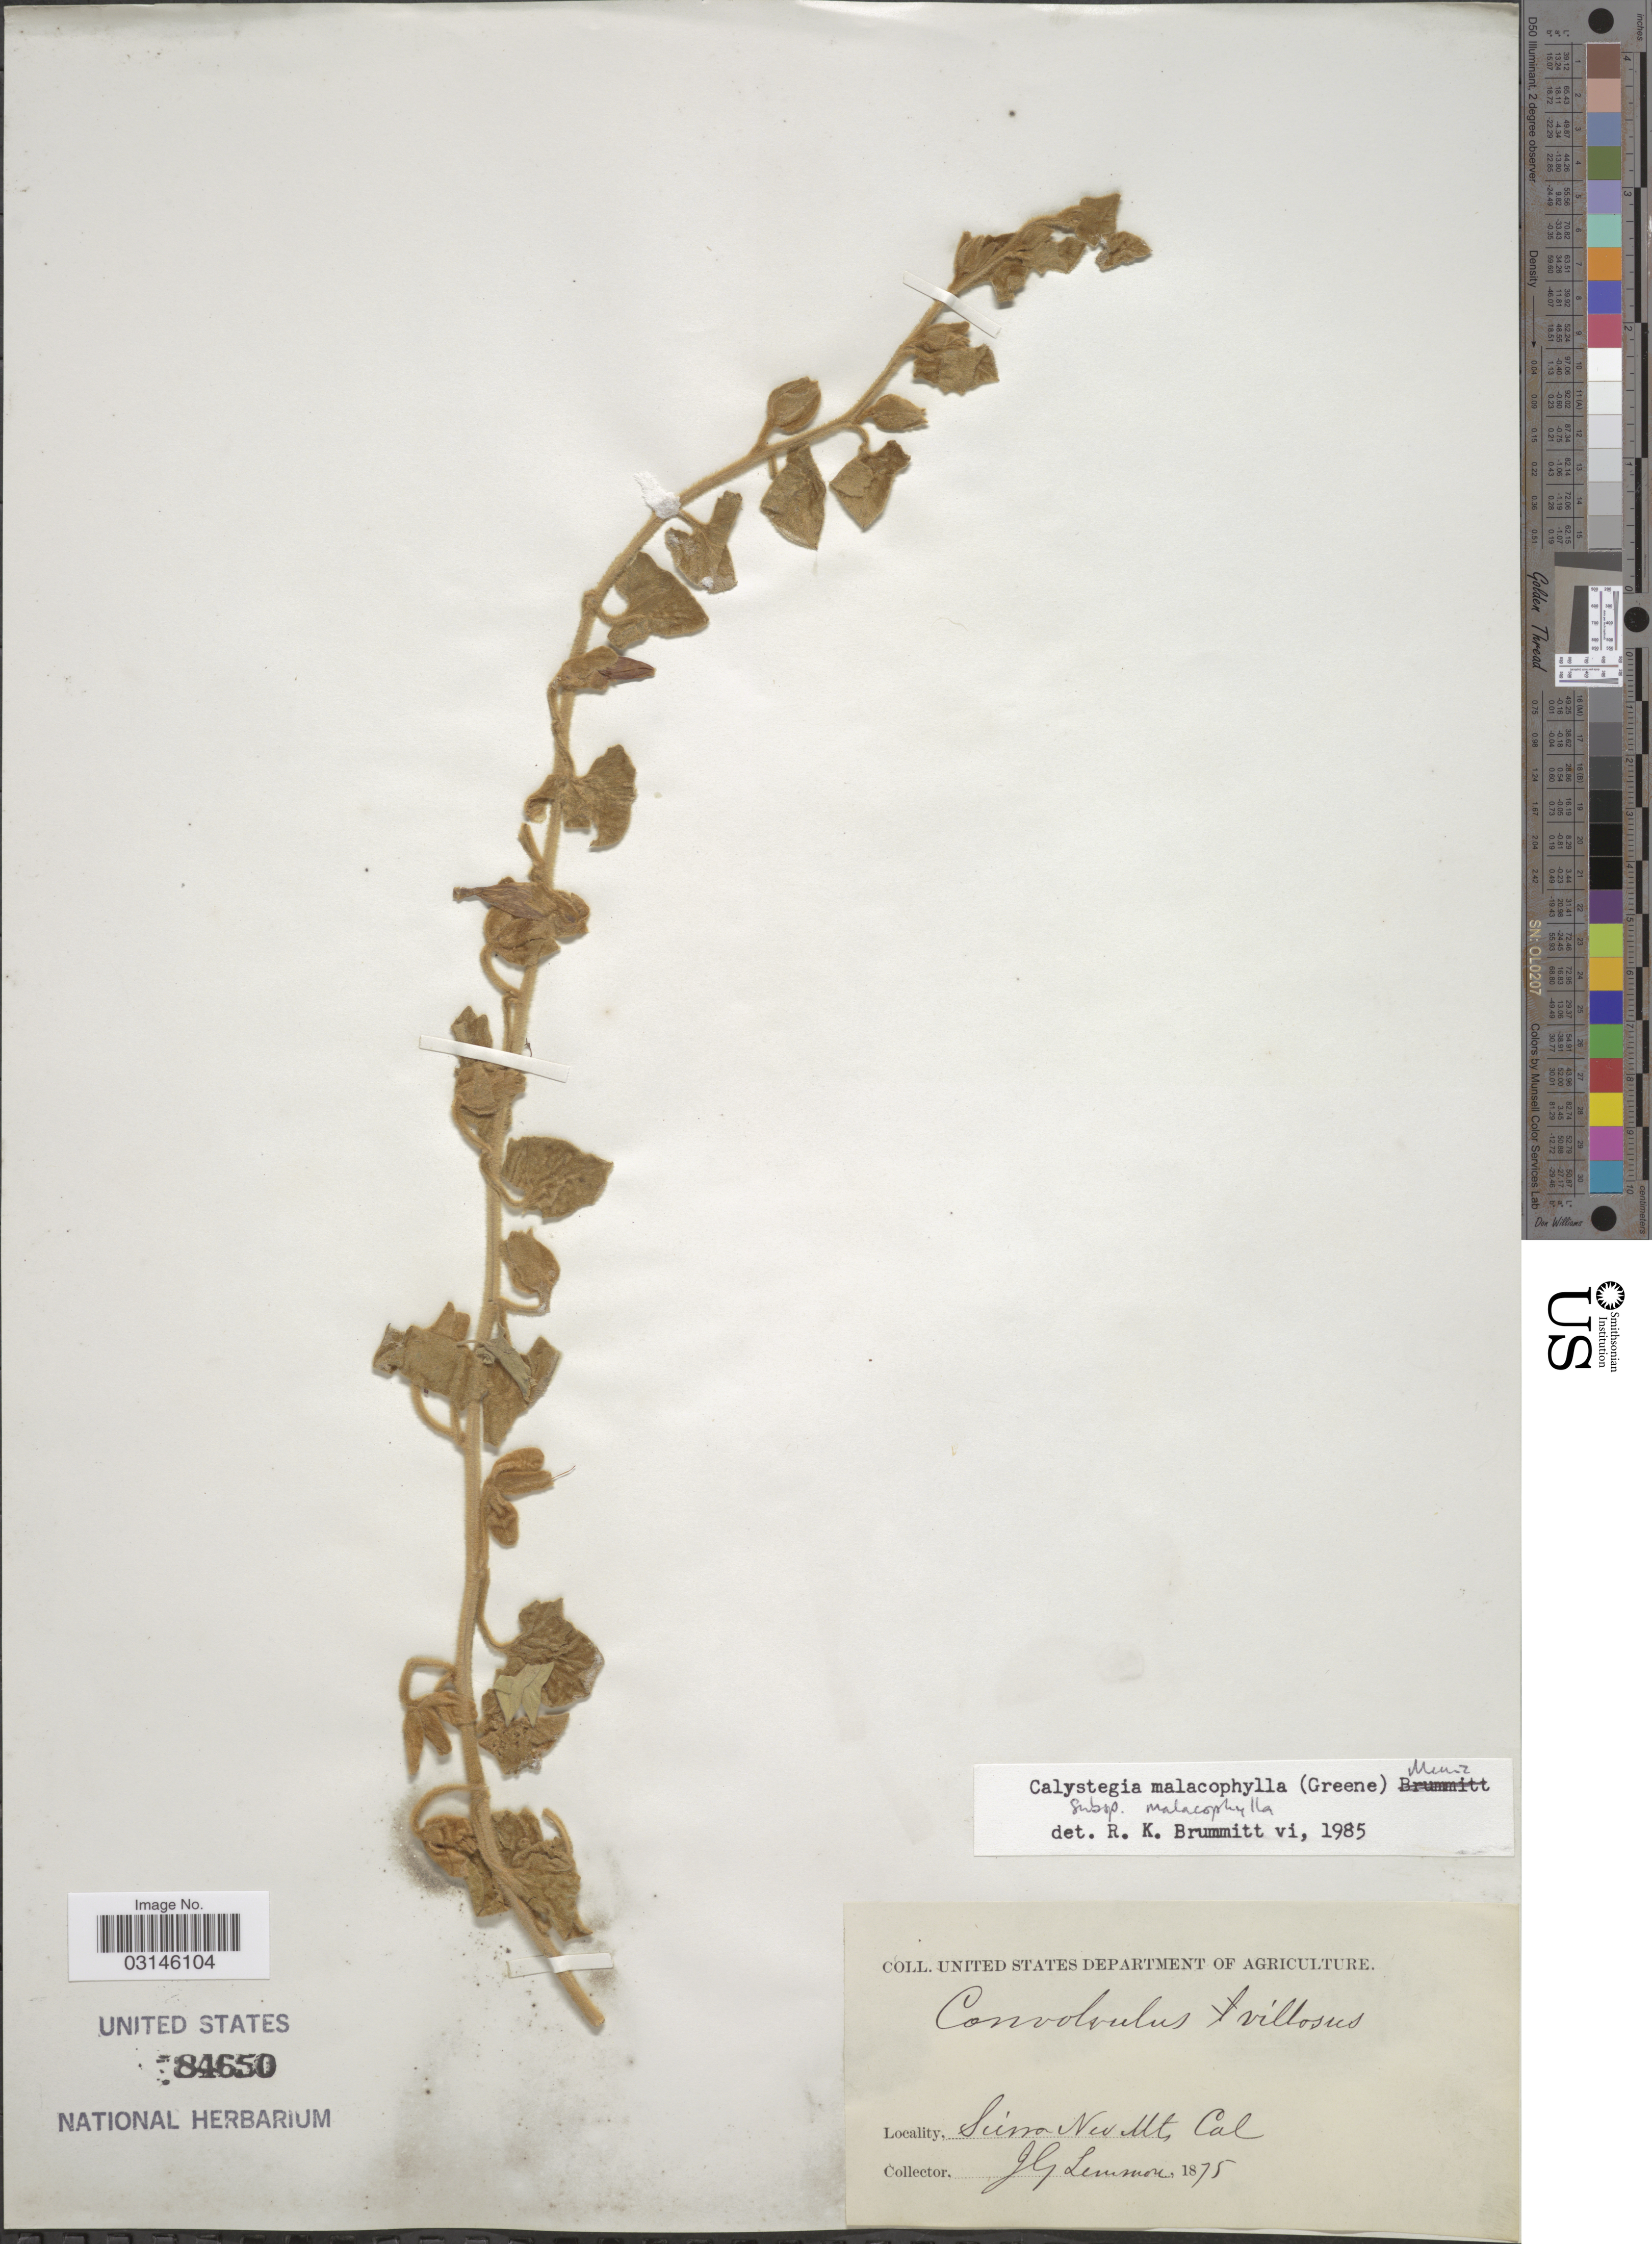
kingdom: Plantae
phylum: Tracheophyta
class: Magnoliopsida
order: Solanales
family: Convolvulaceae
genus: Calystegia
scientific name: Calystegia malacophylla subsp. malacophylla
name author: (Greene) Munz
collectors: J. Lemmon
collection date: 1875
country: United States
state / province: California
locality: Sierra Nev. Mts.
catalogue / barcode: US 84650